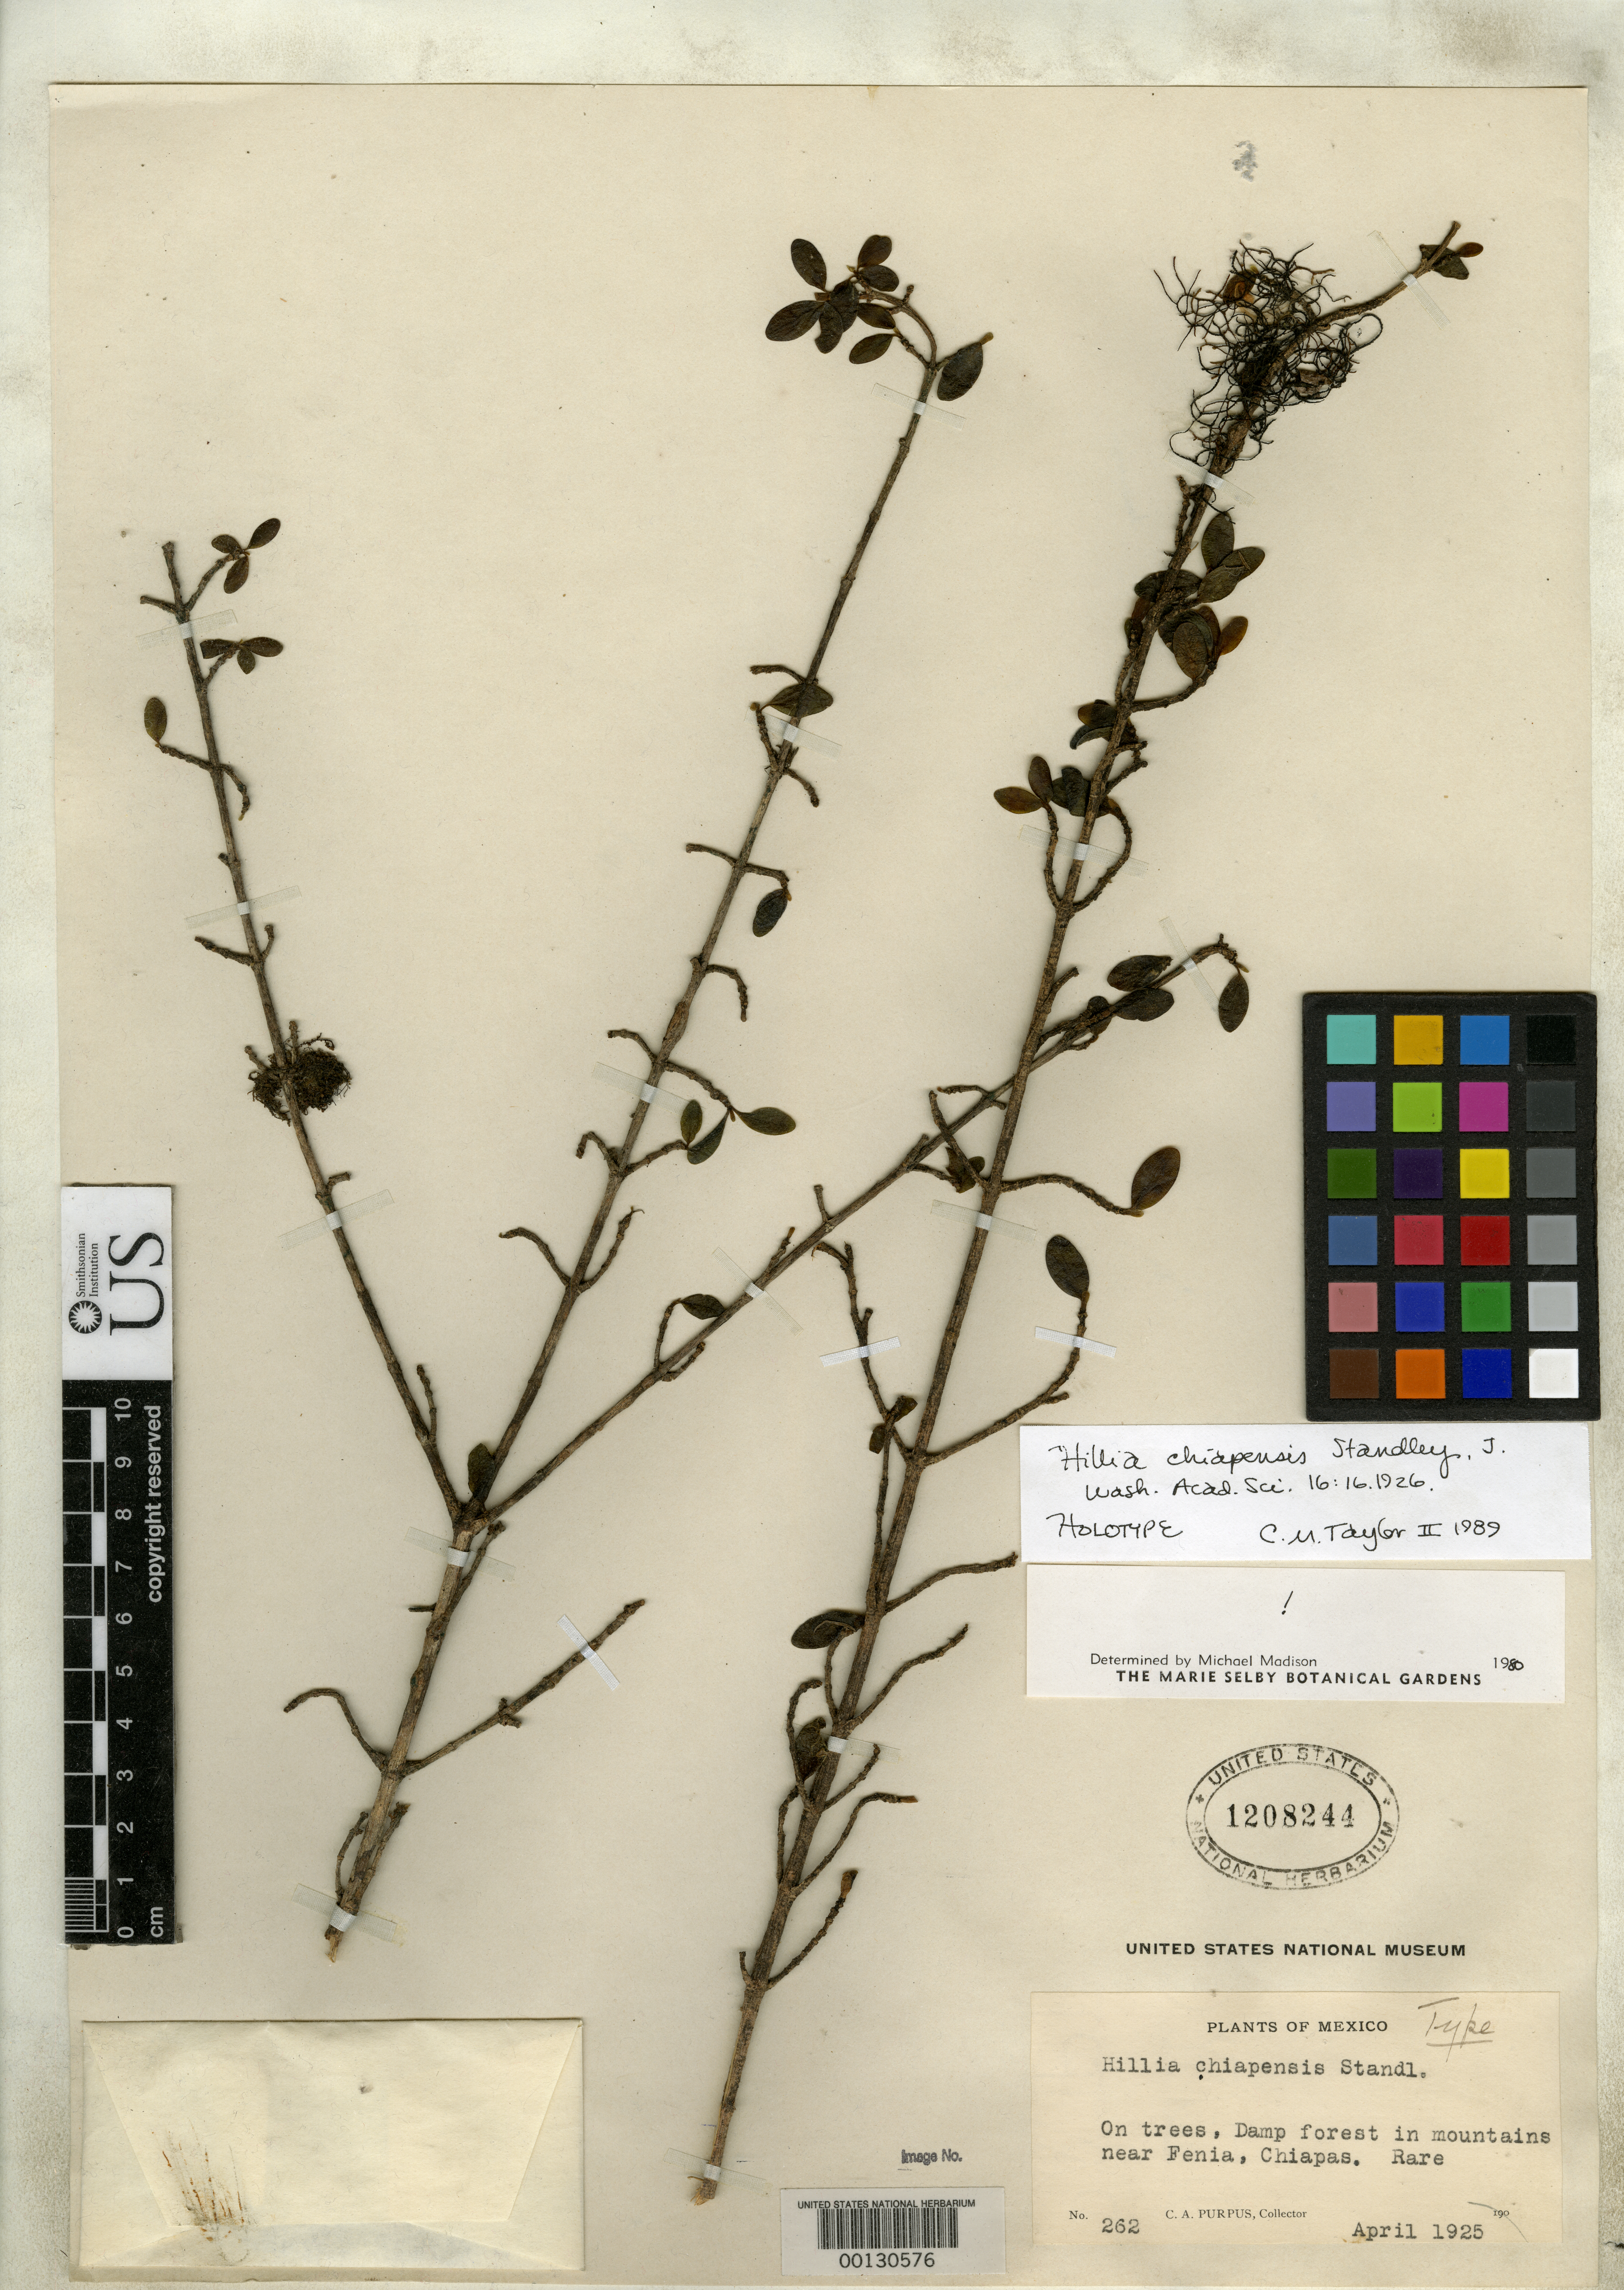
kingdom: Plantae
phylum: Tracheophyta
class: Magnoliopsida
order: Gentianales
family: Rubiaceae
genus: Hillia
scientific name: Hillia chiapensis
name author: Standl.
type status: Holotype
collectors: C. A. Purpus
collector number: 262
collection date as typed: Apr 1925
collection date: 1925-04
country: Mexico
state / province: Chiapas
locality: Mountains near Fenia.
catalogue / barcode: US 1208244